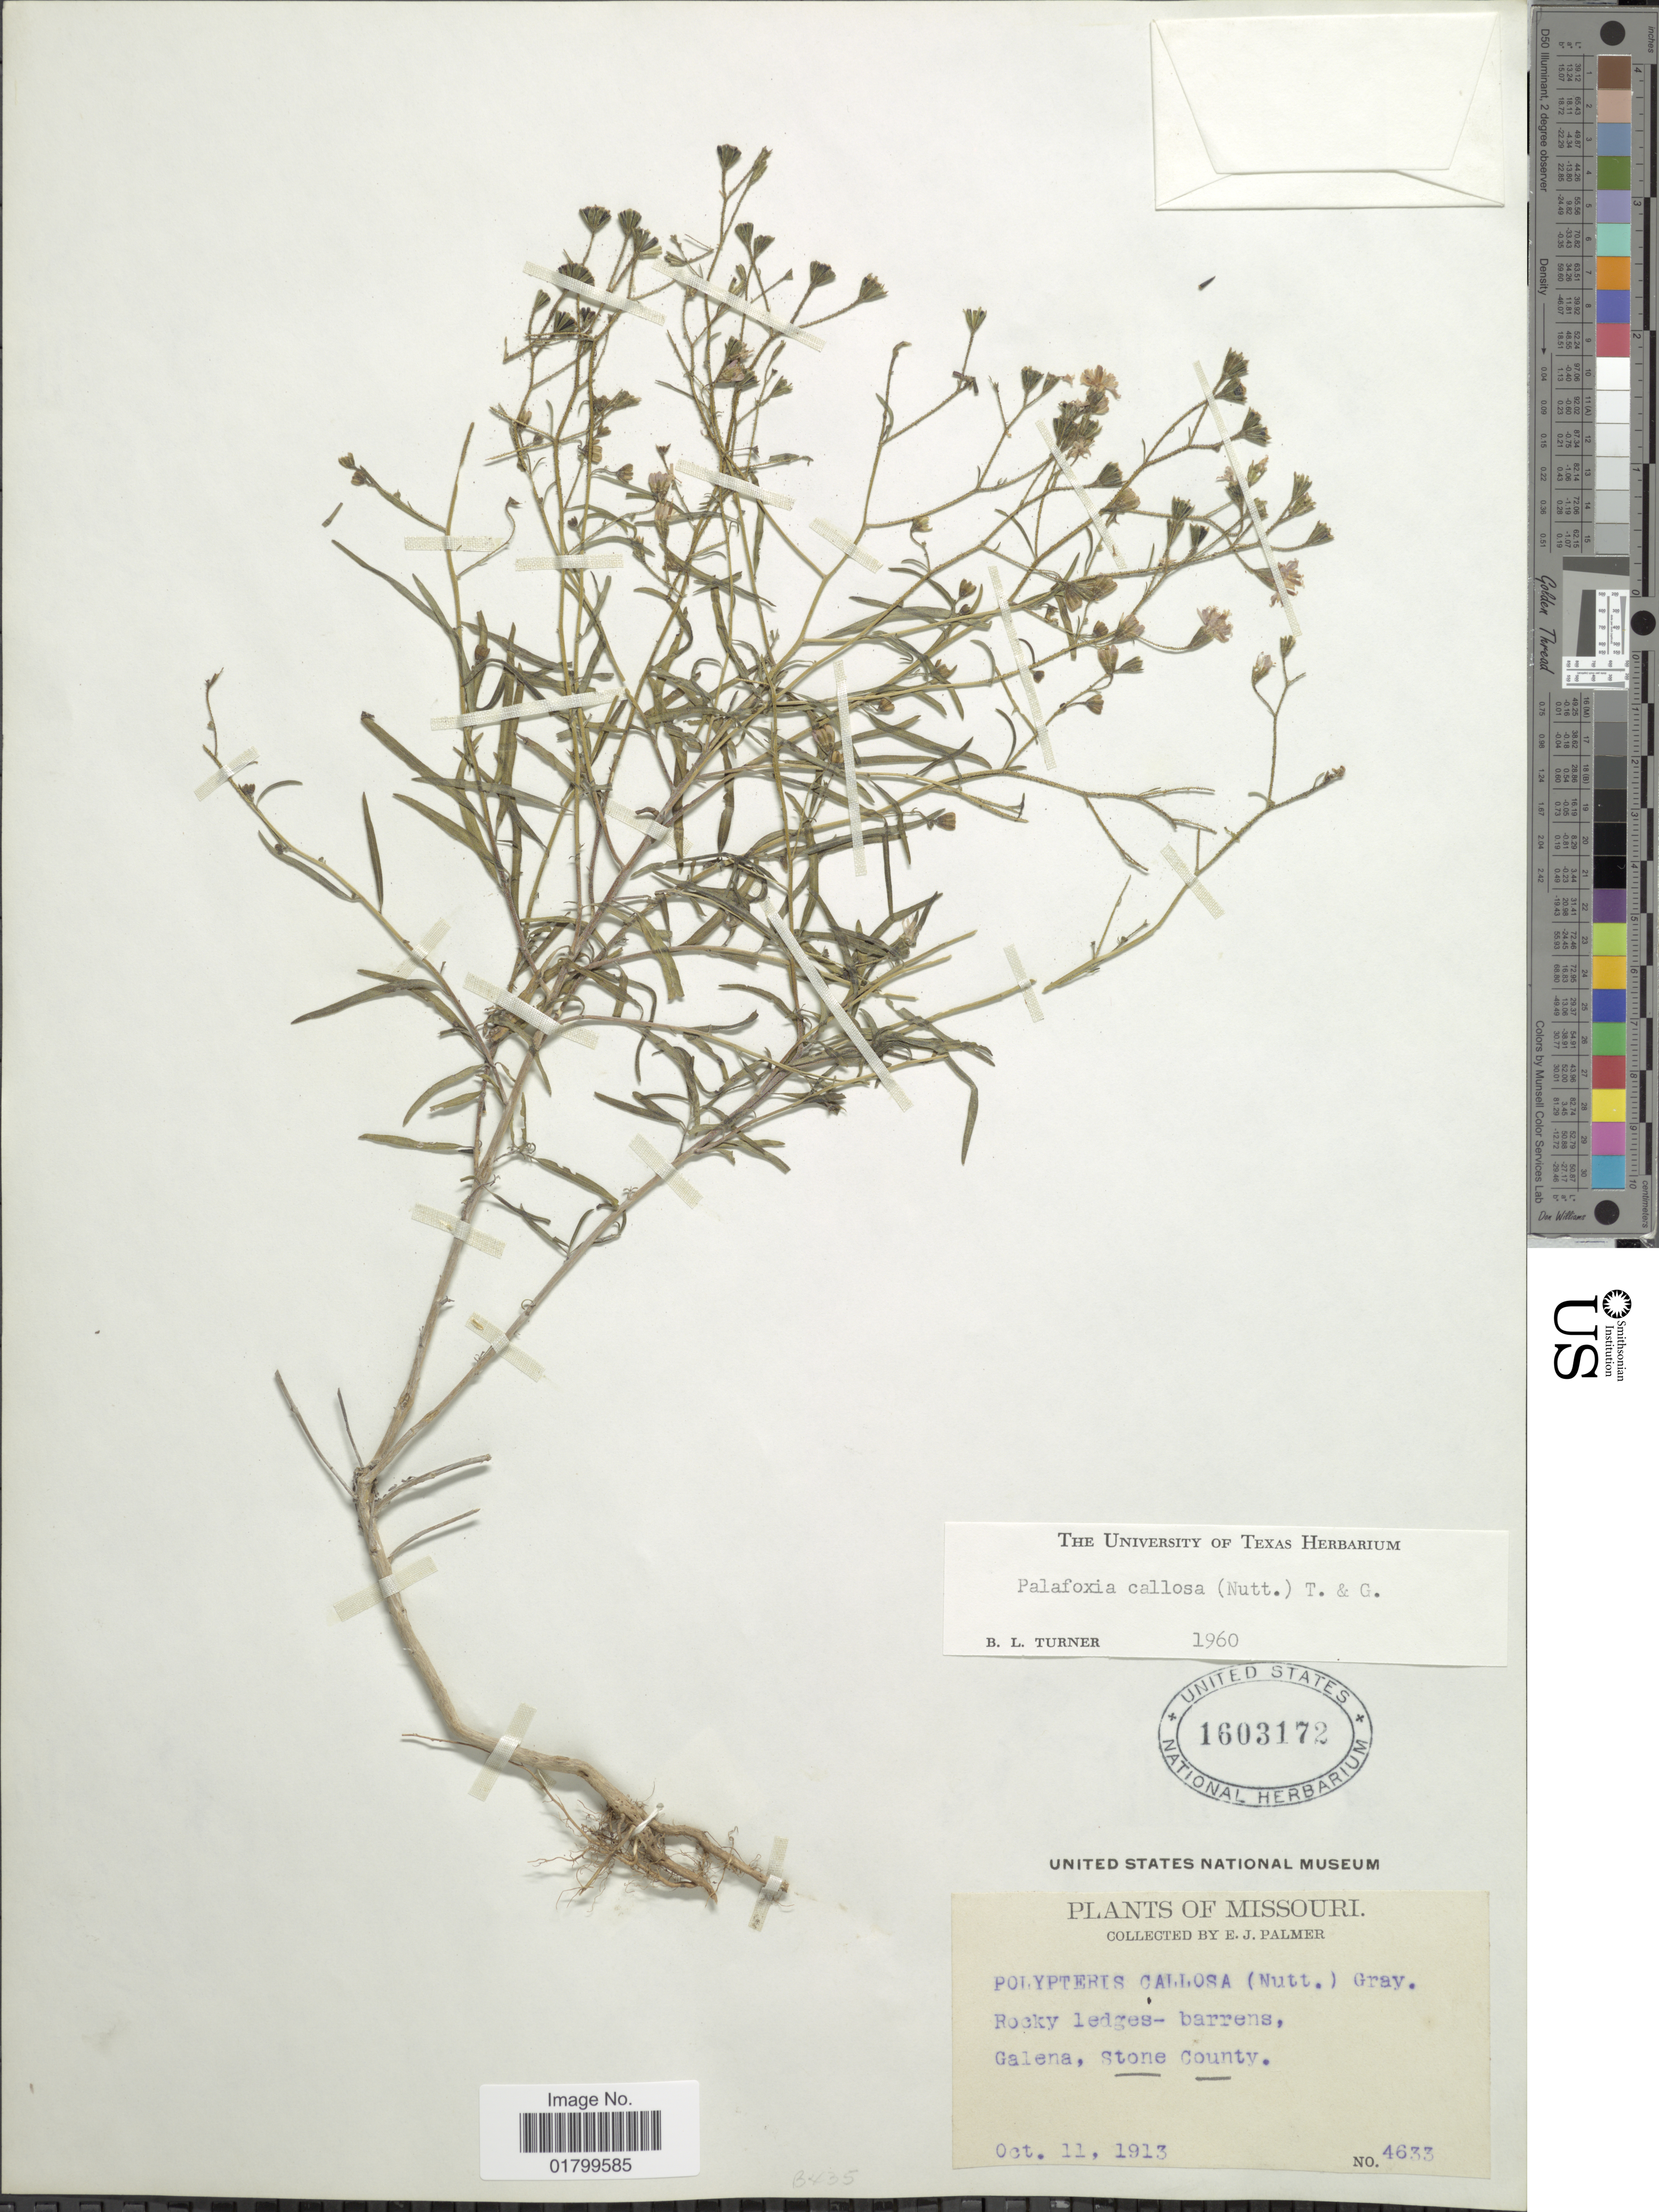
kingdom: Plantae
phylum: Tracheophyta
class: Magnoliopsida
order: Asterales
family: Asteraceae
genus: Palafoxia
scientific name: Palafoxia callosa var. callosa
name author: (Nutt.) Torr. & A. Gray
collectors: E. J. Palmer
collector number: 4633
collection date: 1913-10-11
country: United States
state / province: Missouri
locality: Galena, Stone County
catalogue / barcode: US 1603172